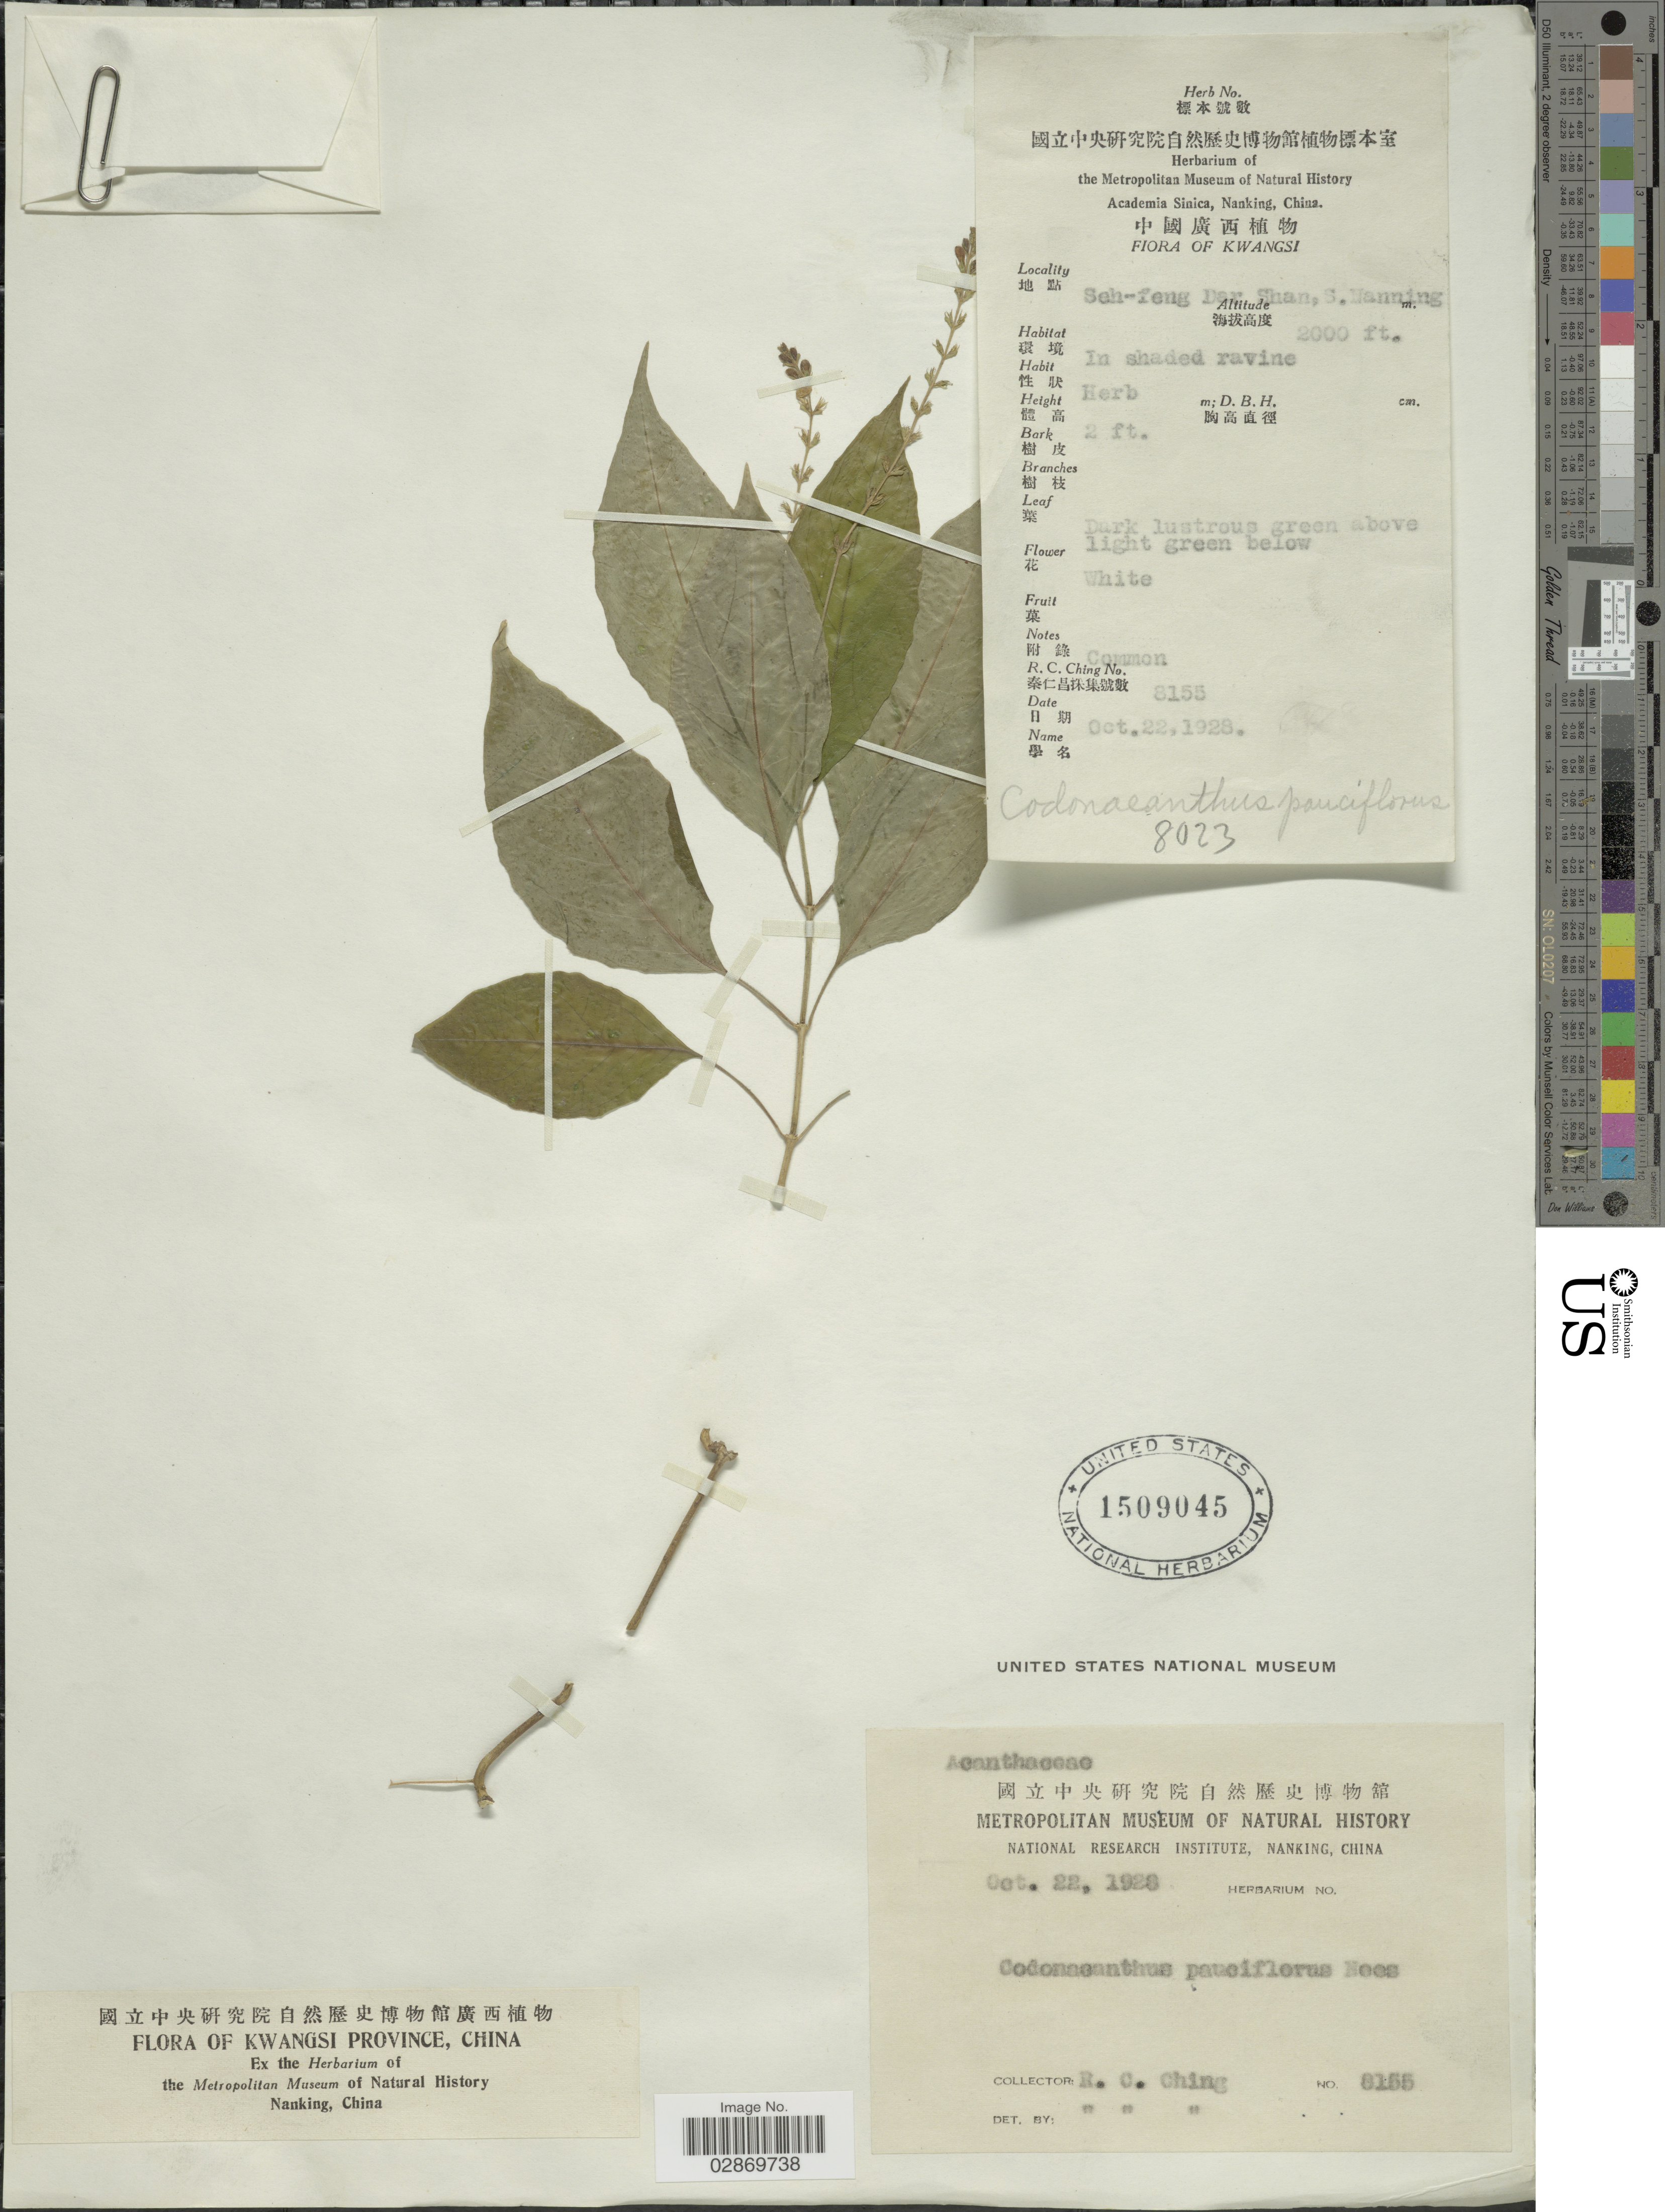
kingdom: Plantae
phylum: Tracheophyta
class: Magnoliopsida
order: Lamiales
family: Acanthaceae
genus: Codonacanthus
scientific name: Codonacanthus pauciflorus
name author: (Nees) Nees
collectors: R. C. Ching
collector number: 8155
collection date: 1928-10-22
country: China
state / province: Guangxi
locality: Kwangsi, Seh-feng Dar Shan, S. Nanning.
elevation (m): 610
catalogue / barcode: US 1509045